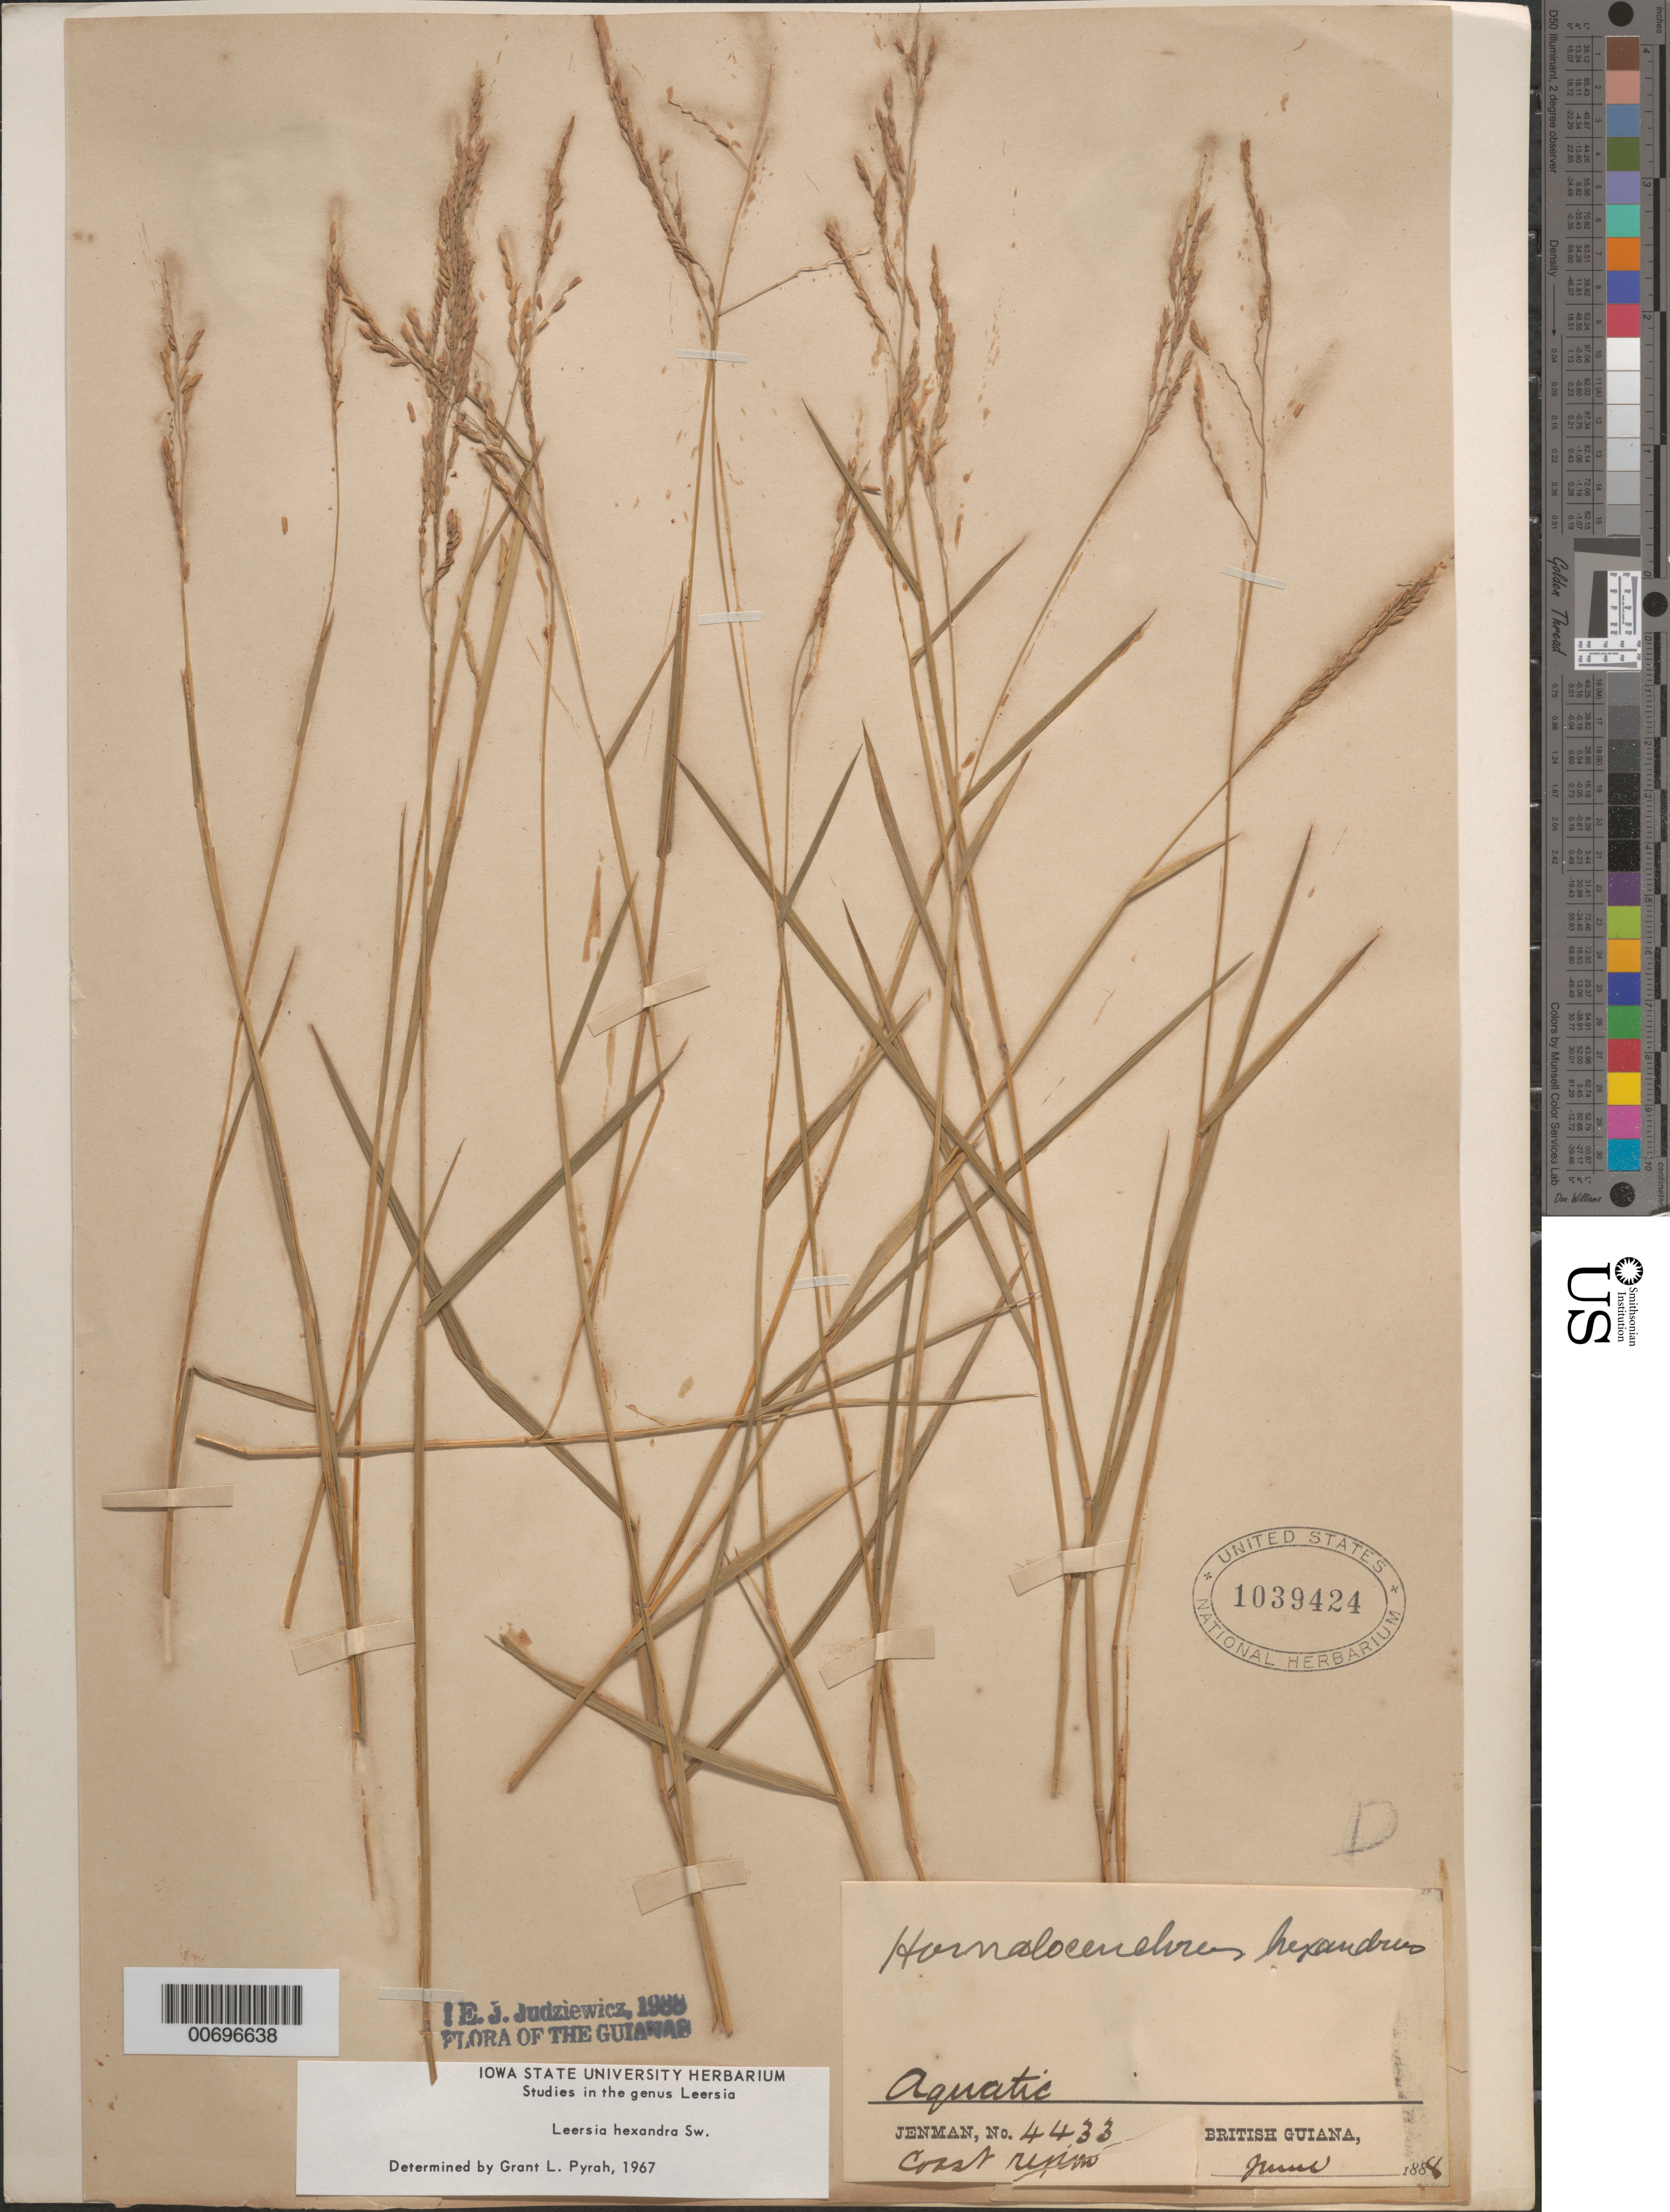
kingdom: Plantae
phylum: Tracheophyta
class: Liliopsida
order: Poales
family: Poaceae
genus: Leersia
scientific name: Leersia hexandra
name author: Sw.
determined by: Pyrah, G. L.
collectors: G. S. Jenman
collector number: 4433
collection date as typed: June 1888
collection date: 1888-06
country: Guyana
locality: Coast Region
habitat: Aquatic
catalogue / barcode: US 1039424